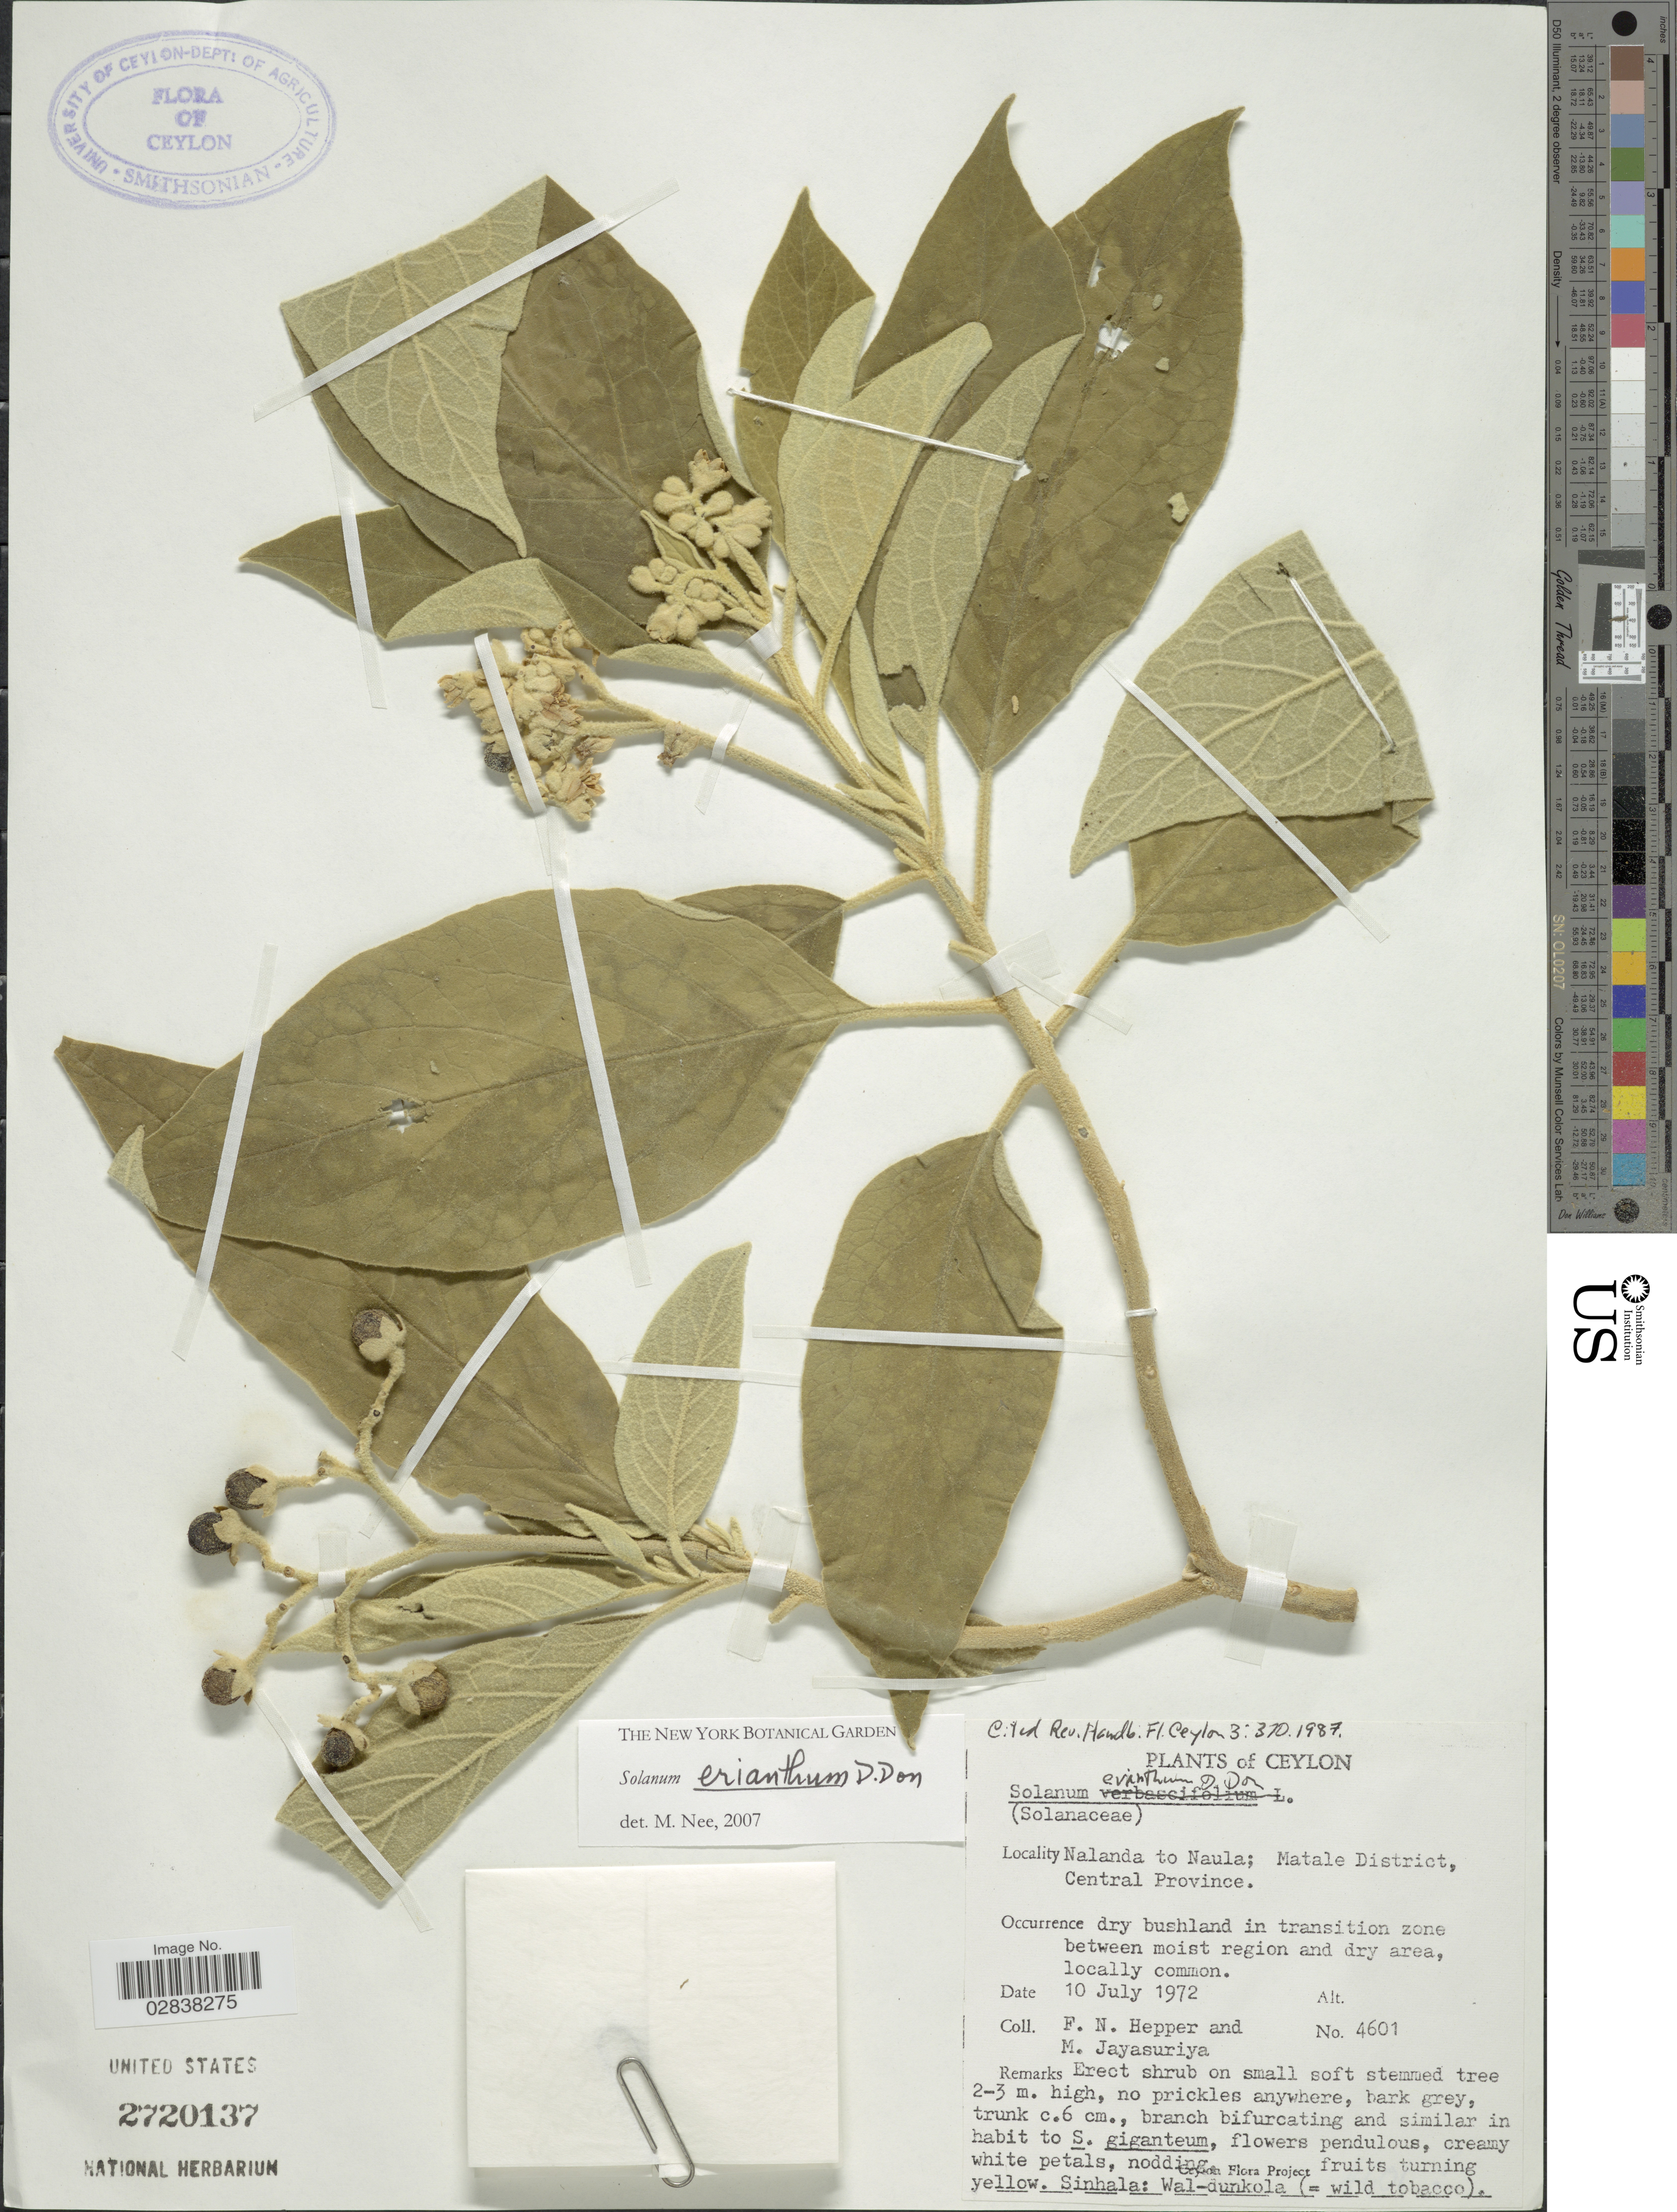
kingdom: Plantae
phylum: Tracheophyta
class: Magnoliopsida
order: Solanales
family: Solanaceae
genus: Solanum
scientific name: Solanum erianthum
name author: D. Don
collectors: F. Hepper & M. Jayasuriya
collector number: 4601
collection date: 1972-07-10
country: Sri Lanka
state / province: Central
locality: Ceylon, Nalanda to Naula, Matale District.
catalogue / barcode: US 2720137